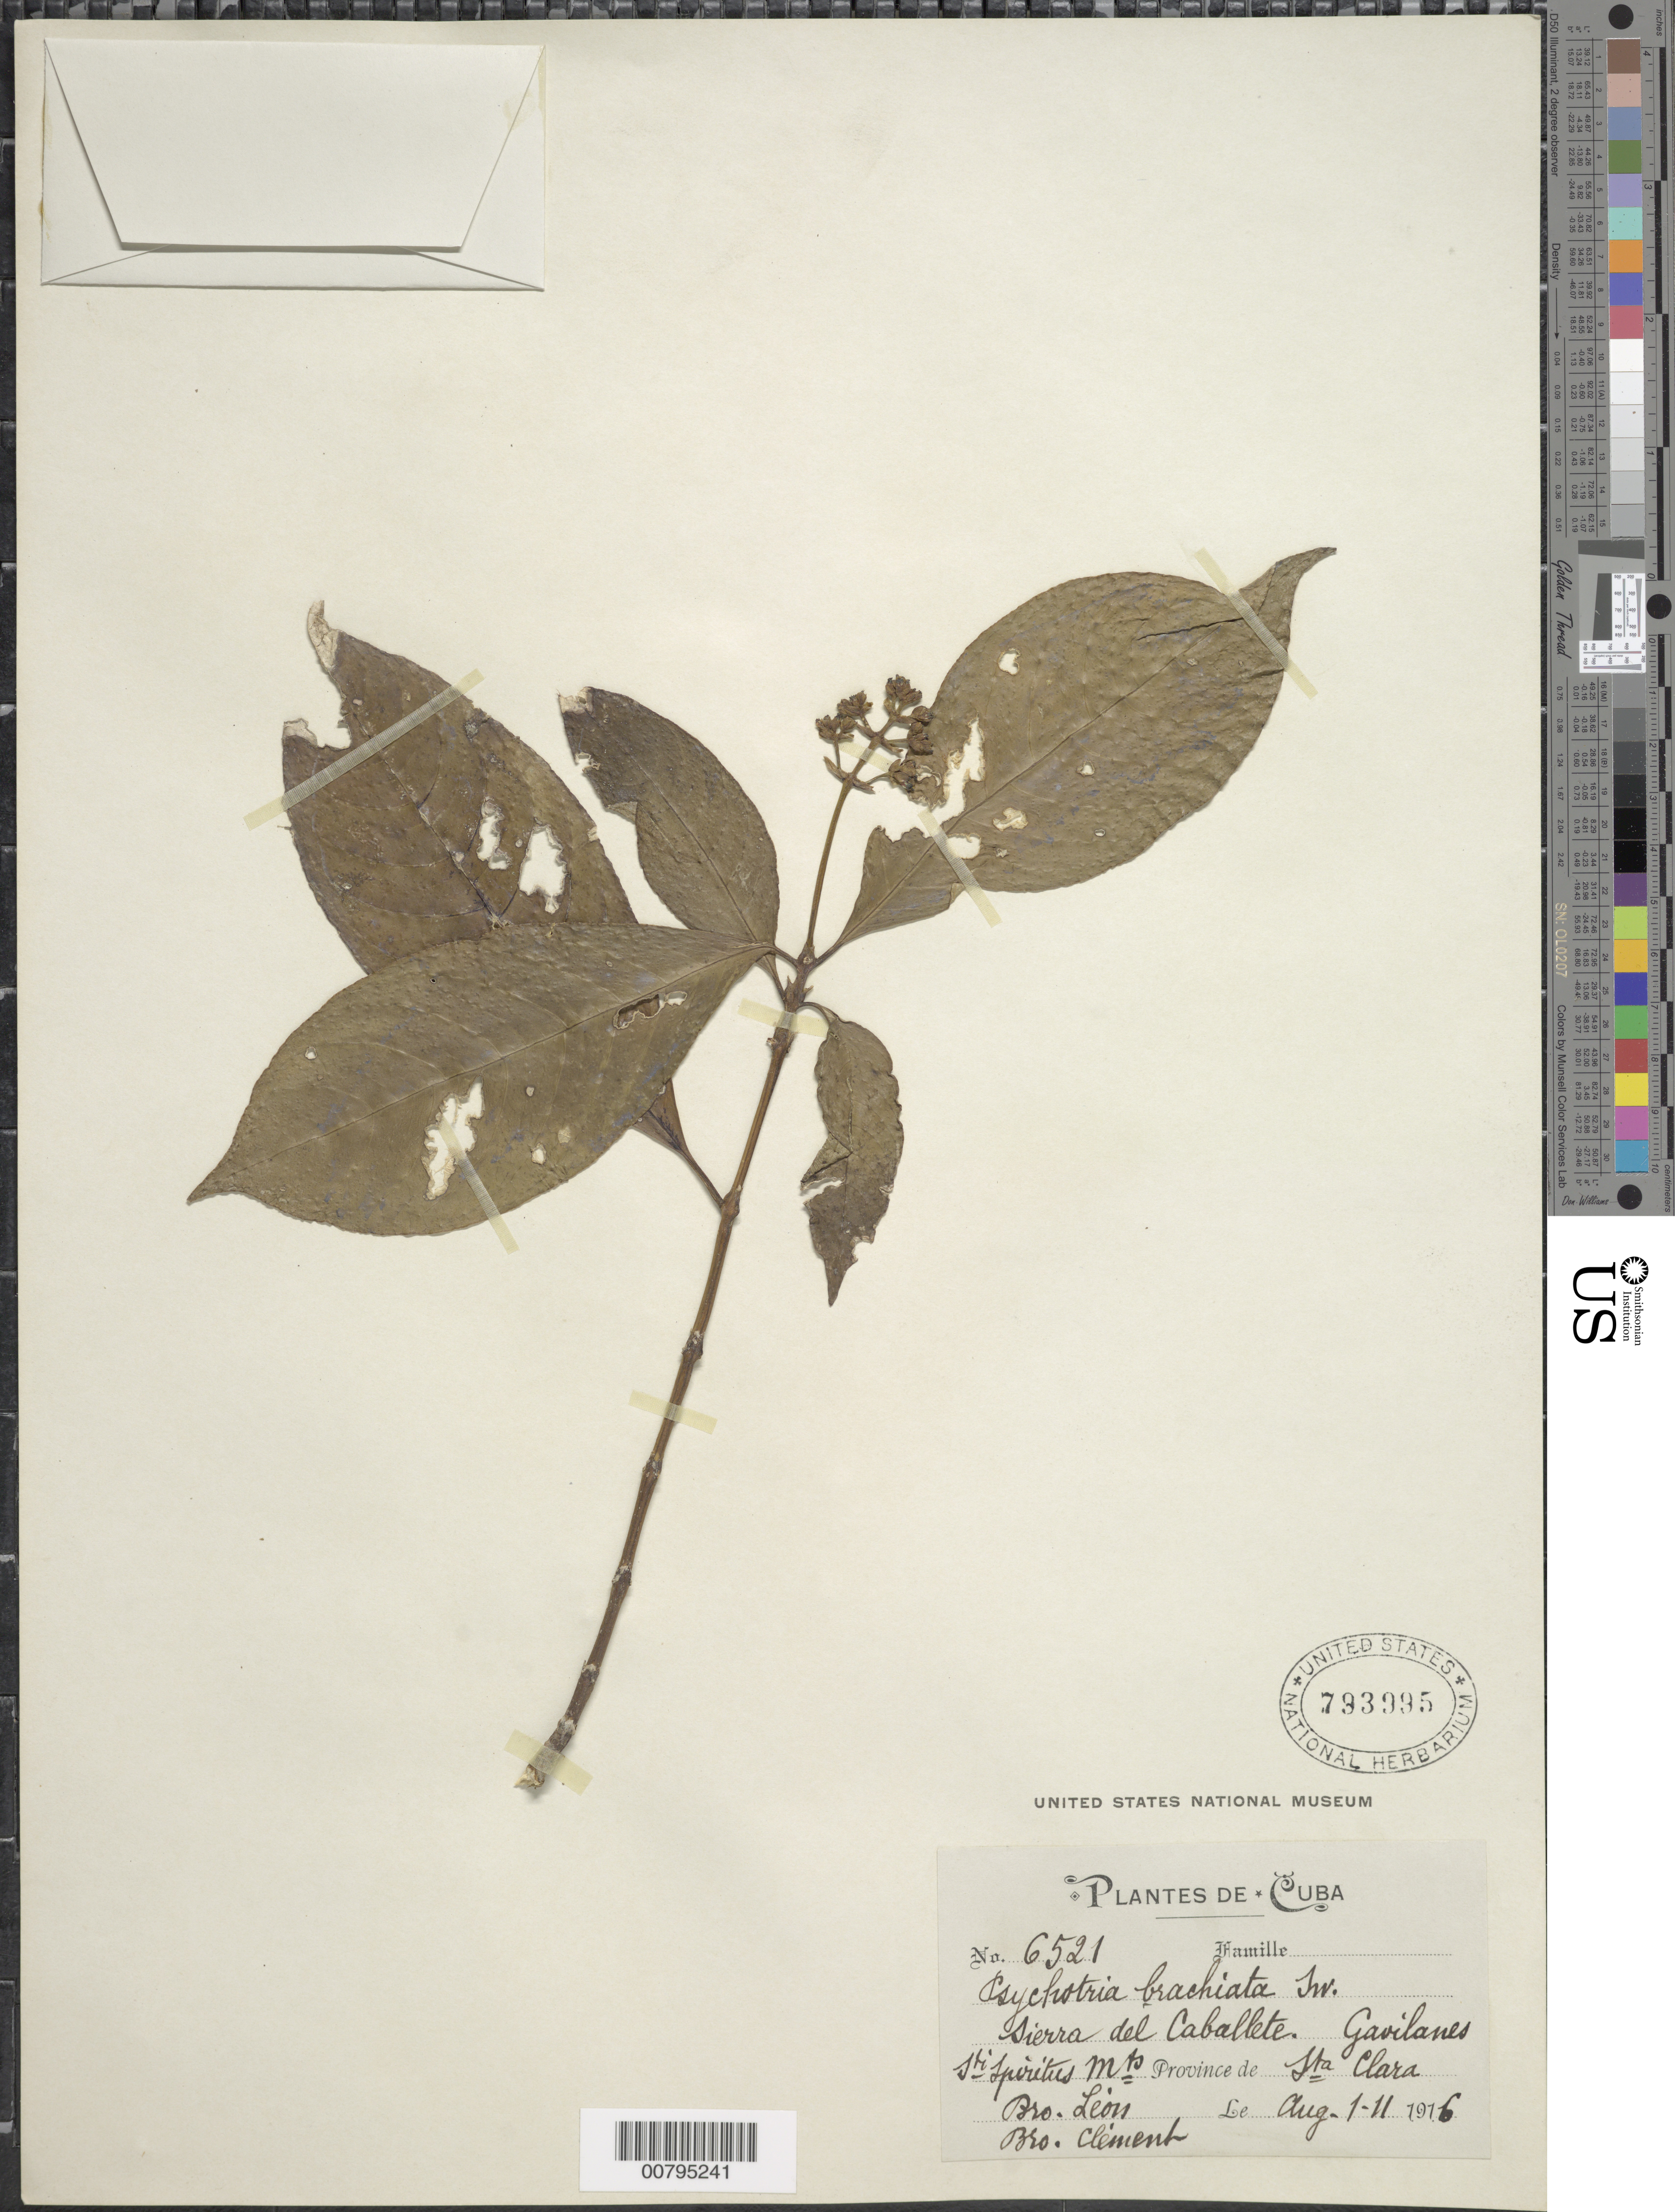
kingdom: Plantae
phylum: Tracheophyta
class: Magnoliopsida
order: Gentianales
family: Rubiaceae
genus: Psychotria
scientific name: Psychotria brachiata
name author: Sw.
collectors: Bro. León & B. Clement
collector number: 6521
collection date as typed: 01 Aug 1916 to 11 Aug 1916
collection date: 1916-08-01/1916-08-11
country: Cuba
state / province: Las Villas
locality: Sierra del Caballete. Gavilanes. Sti. Spiritus Mts.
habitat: Montane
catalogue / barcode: US 793995